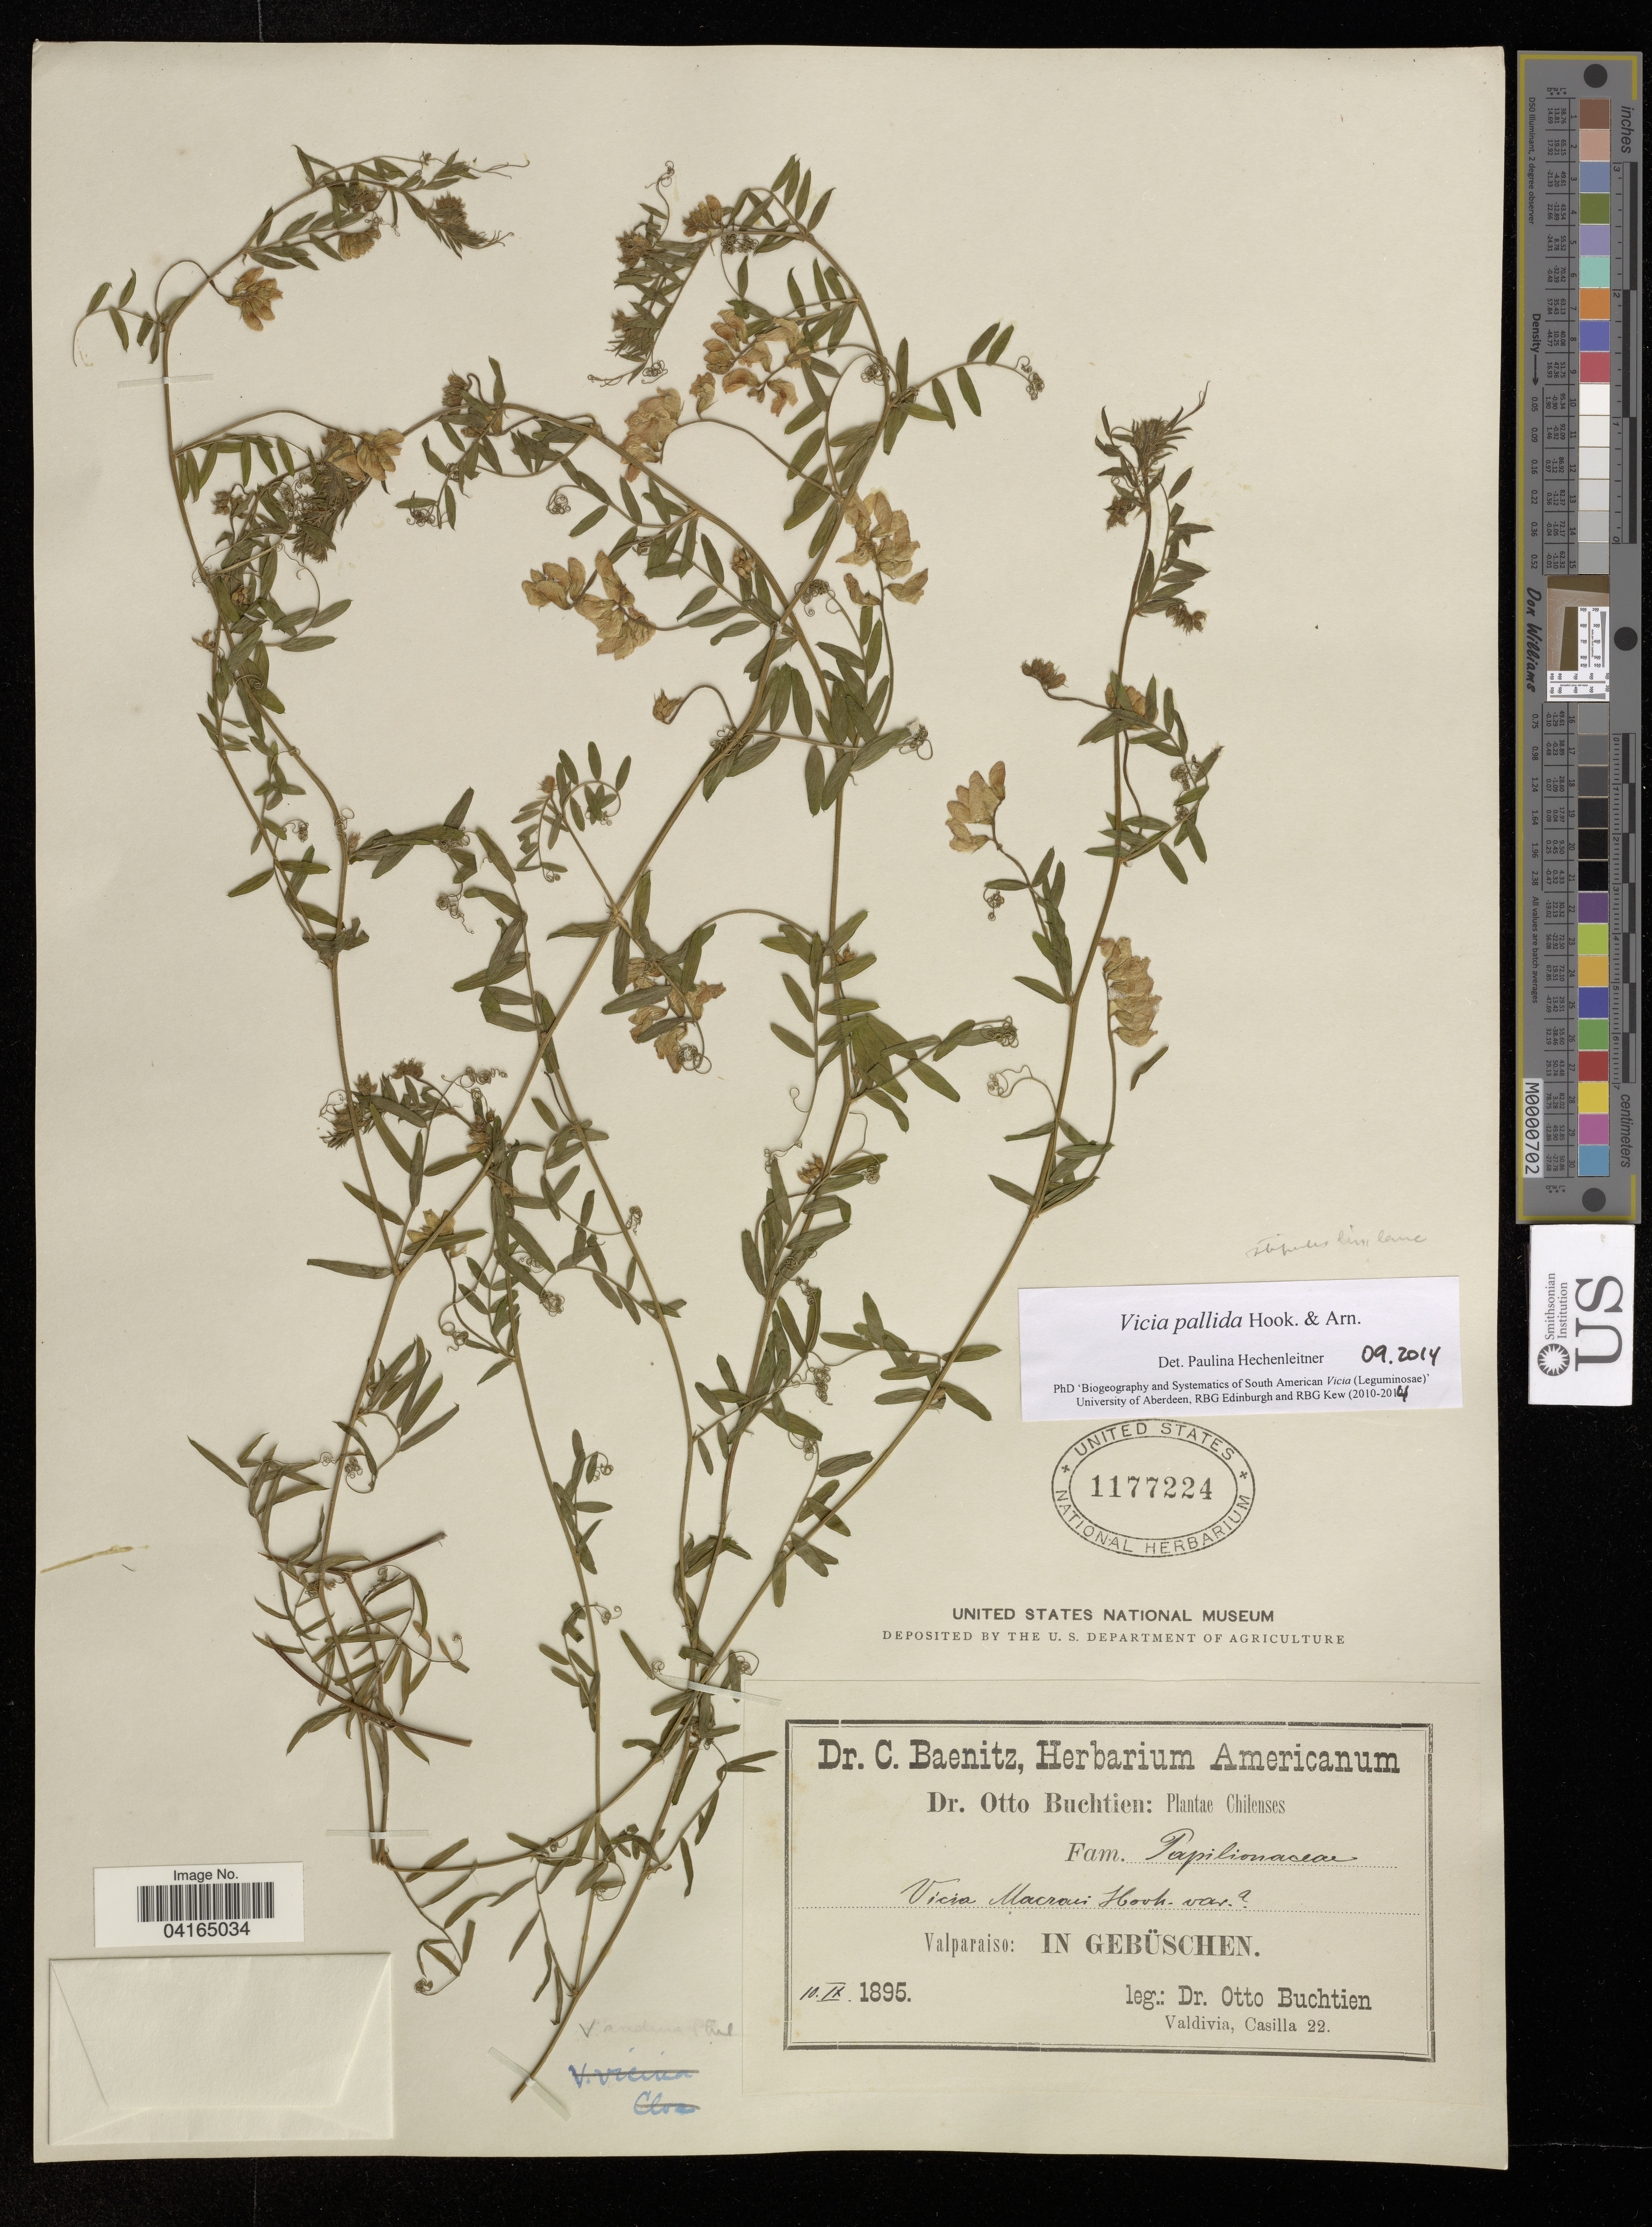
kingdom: Plantae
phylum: Tracheophyta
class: Magnoliopsida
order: Fabales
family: Fabaceae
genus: Vicia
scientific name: Vicia pallida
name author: Hook. & Arn.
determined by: Hechenleitner, Paulina, RBG Edinburgh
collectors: O. Buchtien & C. Valdivia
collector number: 22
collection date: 1895-09-10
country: Chile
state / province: Valparaiso (V)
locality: In Gebüschen.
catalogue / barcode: US 1177224